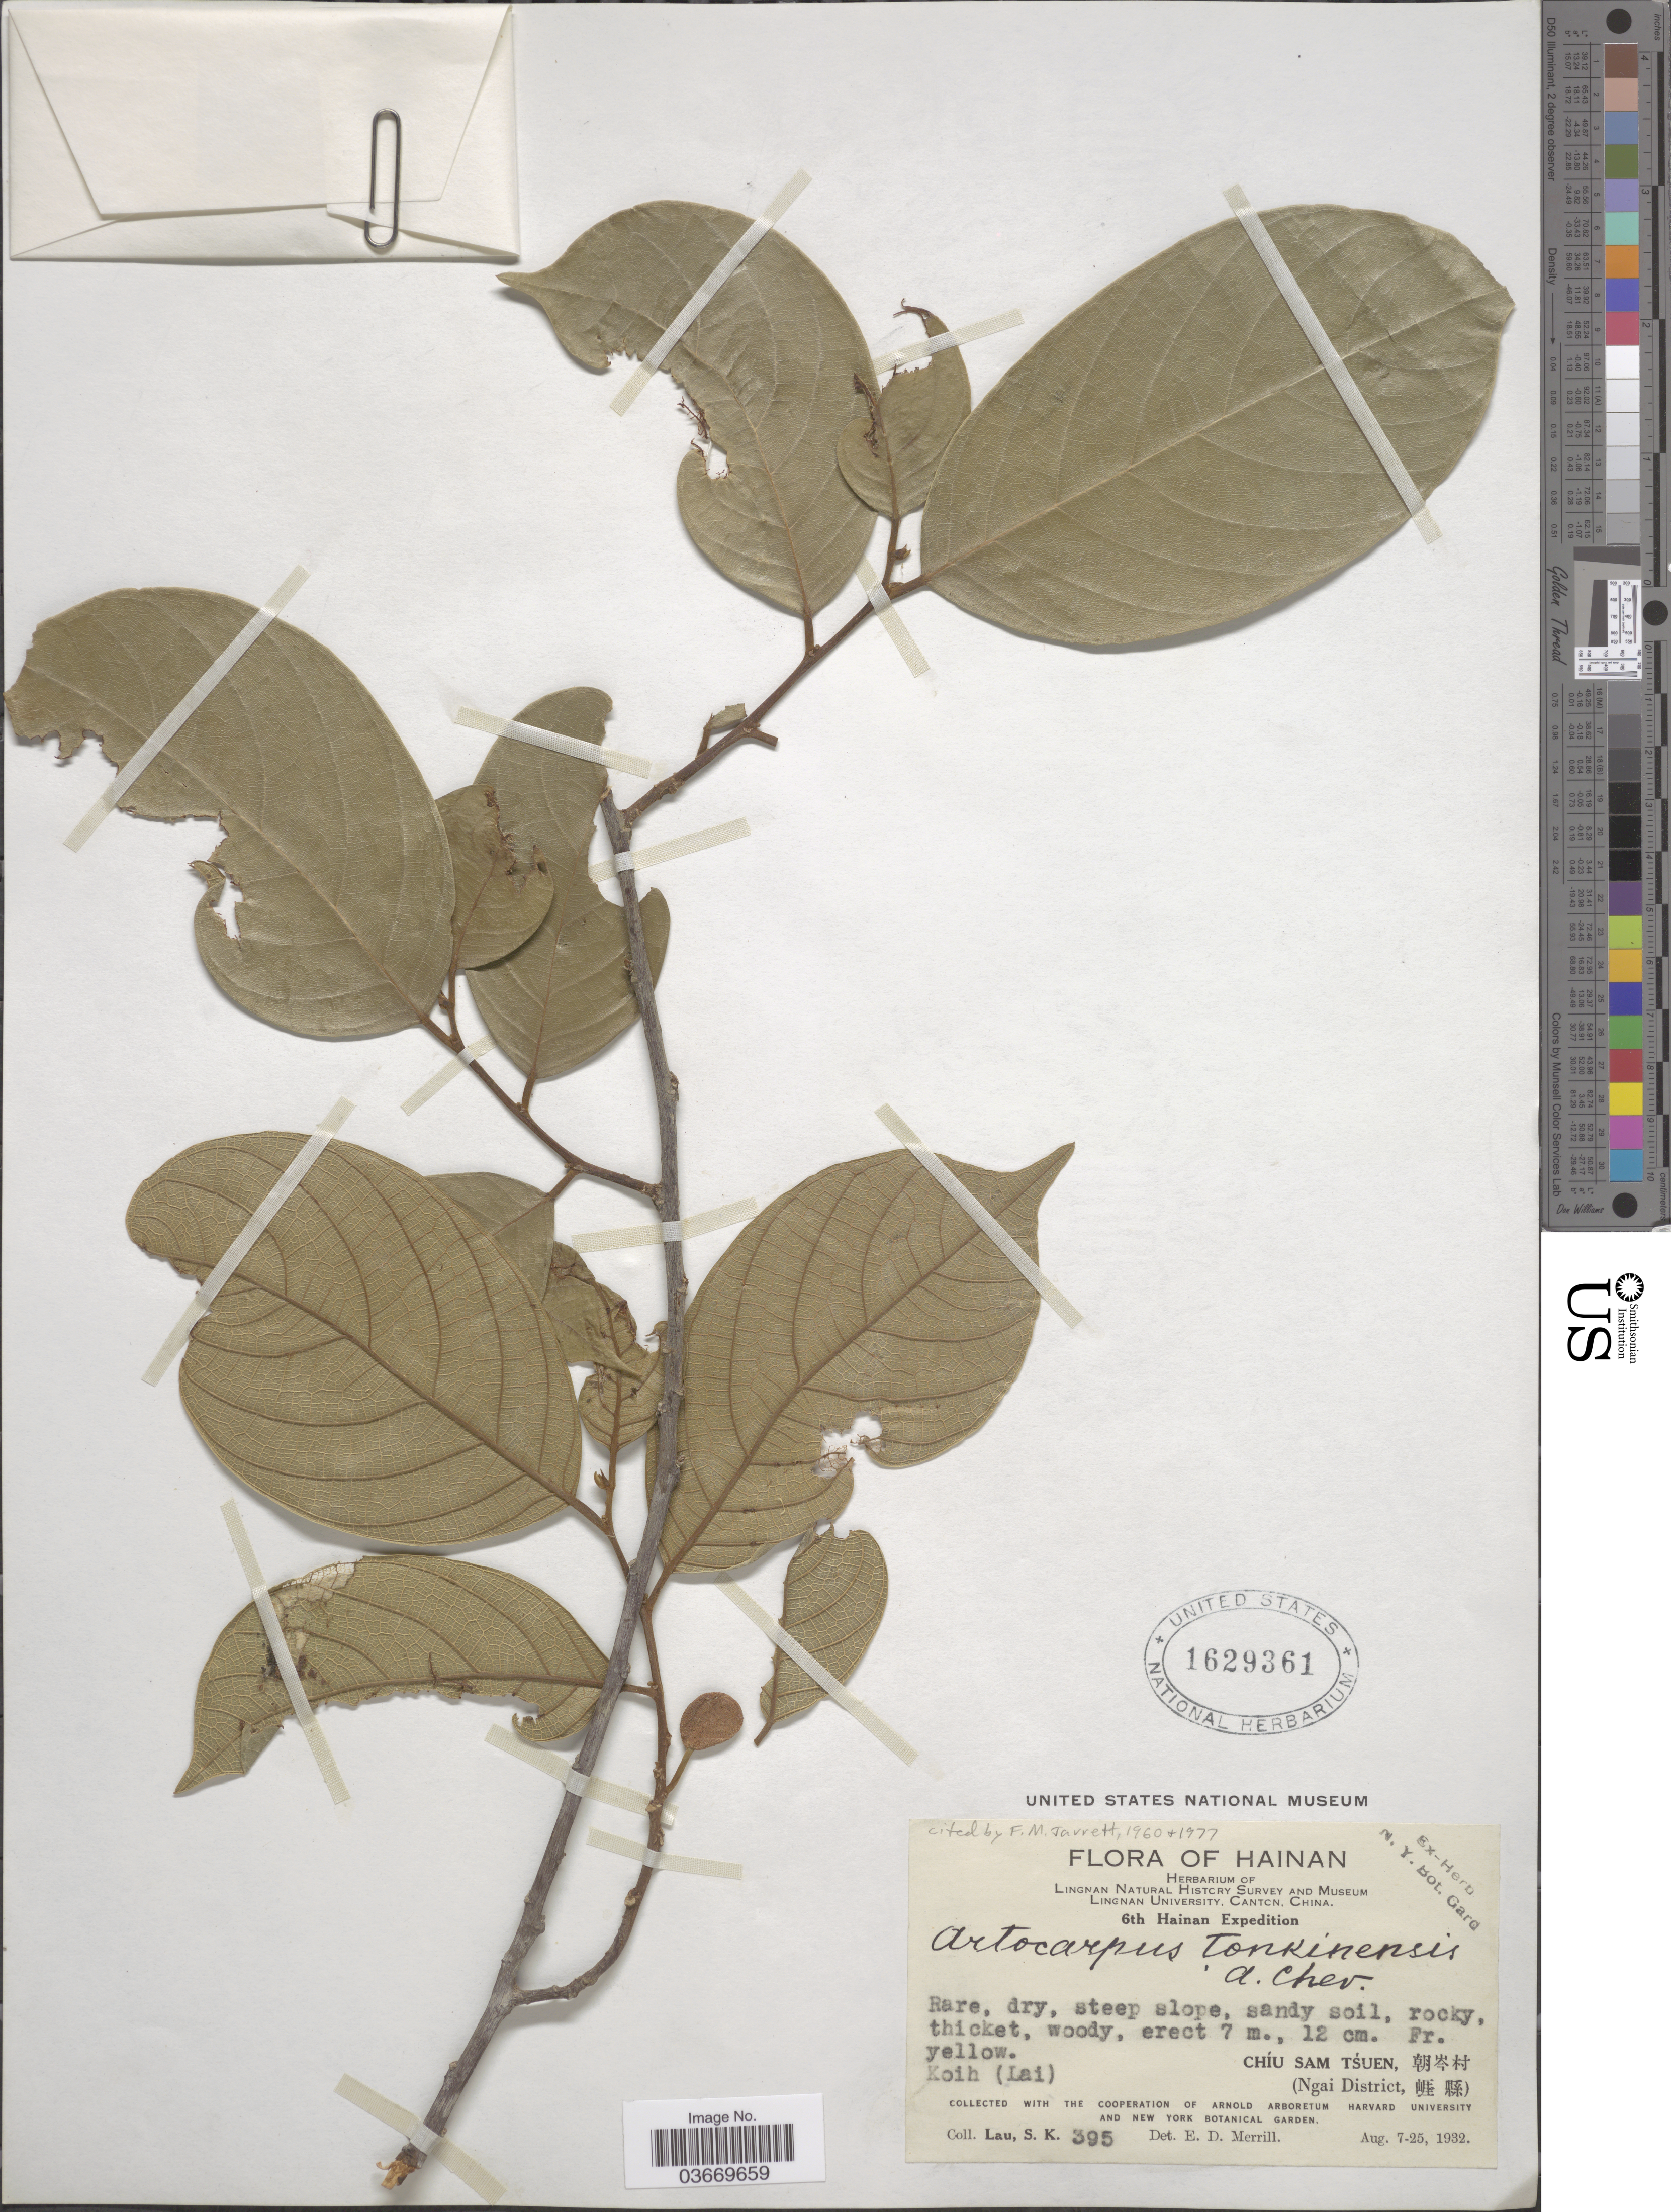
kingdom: Plantae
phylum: Tracheophyta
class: Magnoliopsida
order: Rosales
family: Moraceae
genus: Artocarpus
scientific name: Artocarpus tonkinensis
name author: A. Chev. ex Gagnep.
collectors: S. K. Lau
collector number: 395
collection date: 1932-08-07/1932-08-25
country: China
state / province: Hainan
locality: Koih (Lai). Chíu Sam Tsuen (Ngai District).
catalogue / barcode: US 1629361